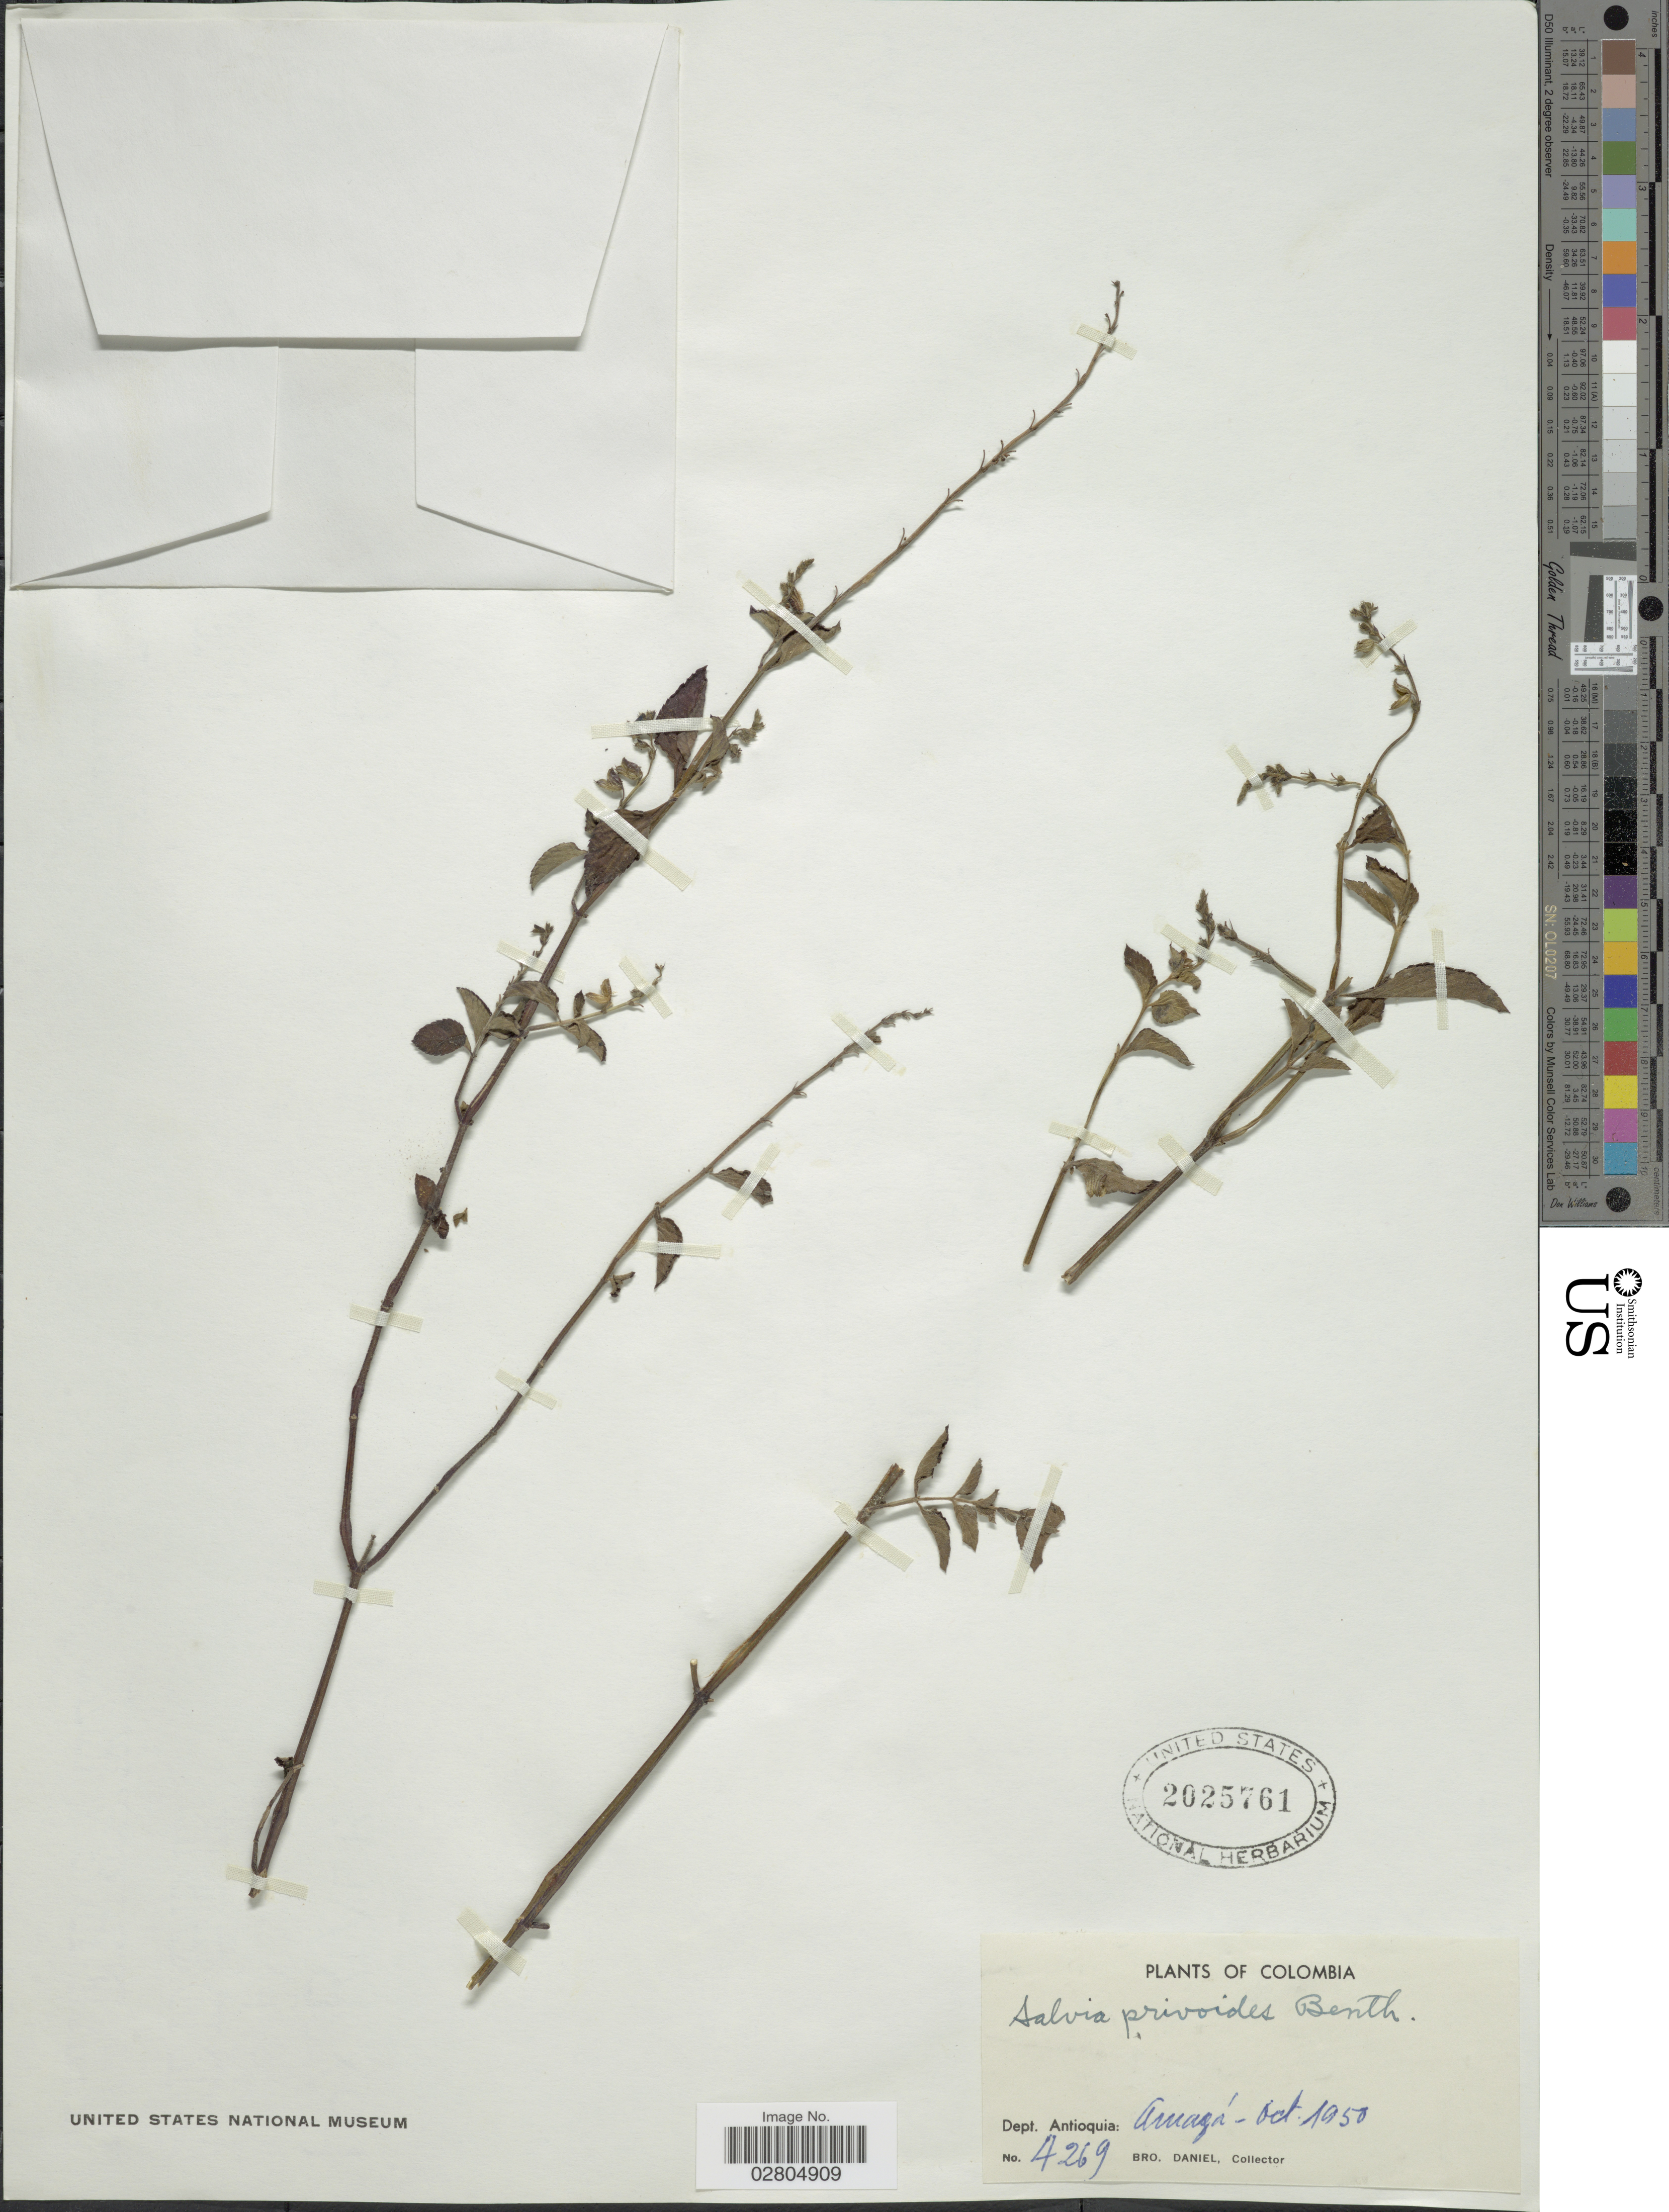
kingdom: Plantae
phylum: Tracheophyta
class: Magnoliopsida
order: Lamiales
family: Lamiaceae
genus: Salvia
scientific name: Salvia privoides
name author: Benth.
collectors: Bro. Daniel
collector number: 4269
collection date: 1950-10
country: Colombia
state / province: Antioquia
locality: Dept. Antioquia: Amagá.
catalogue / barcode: US 2025761